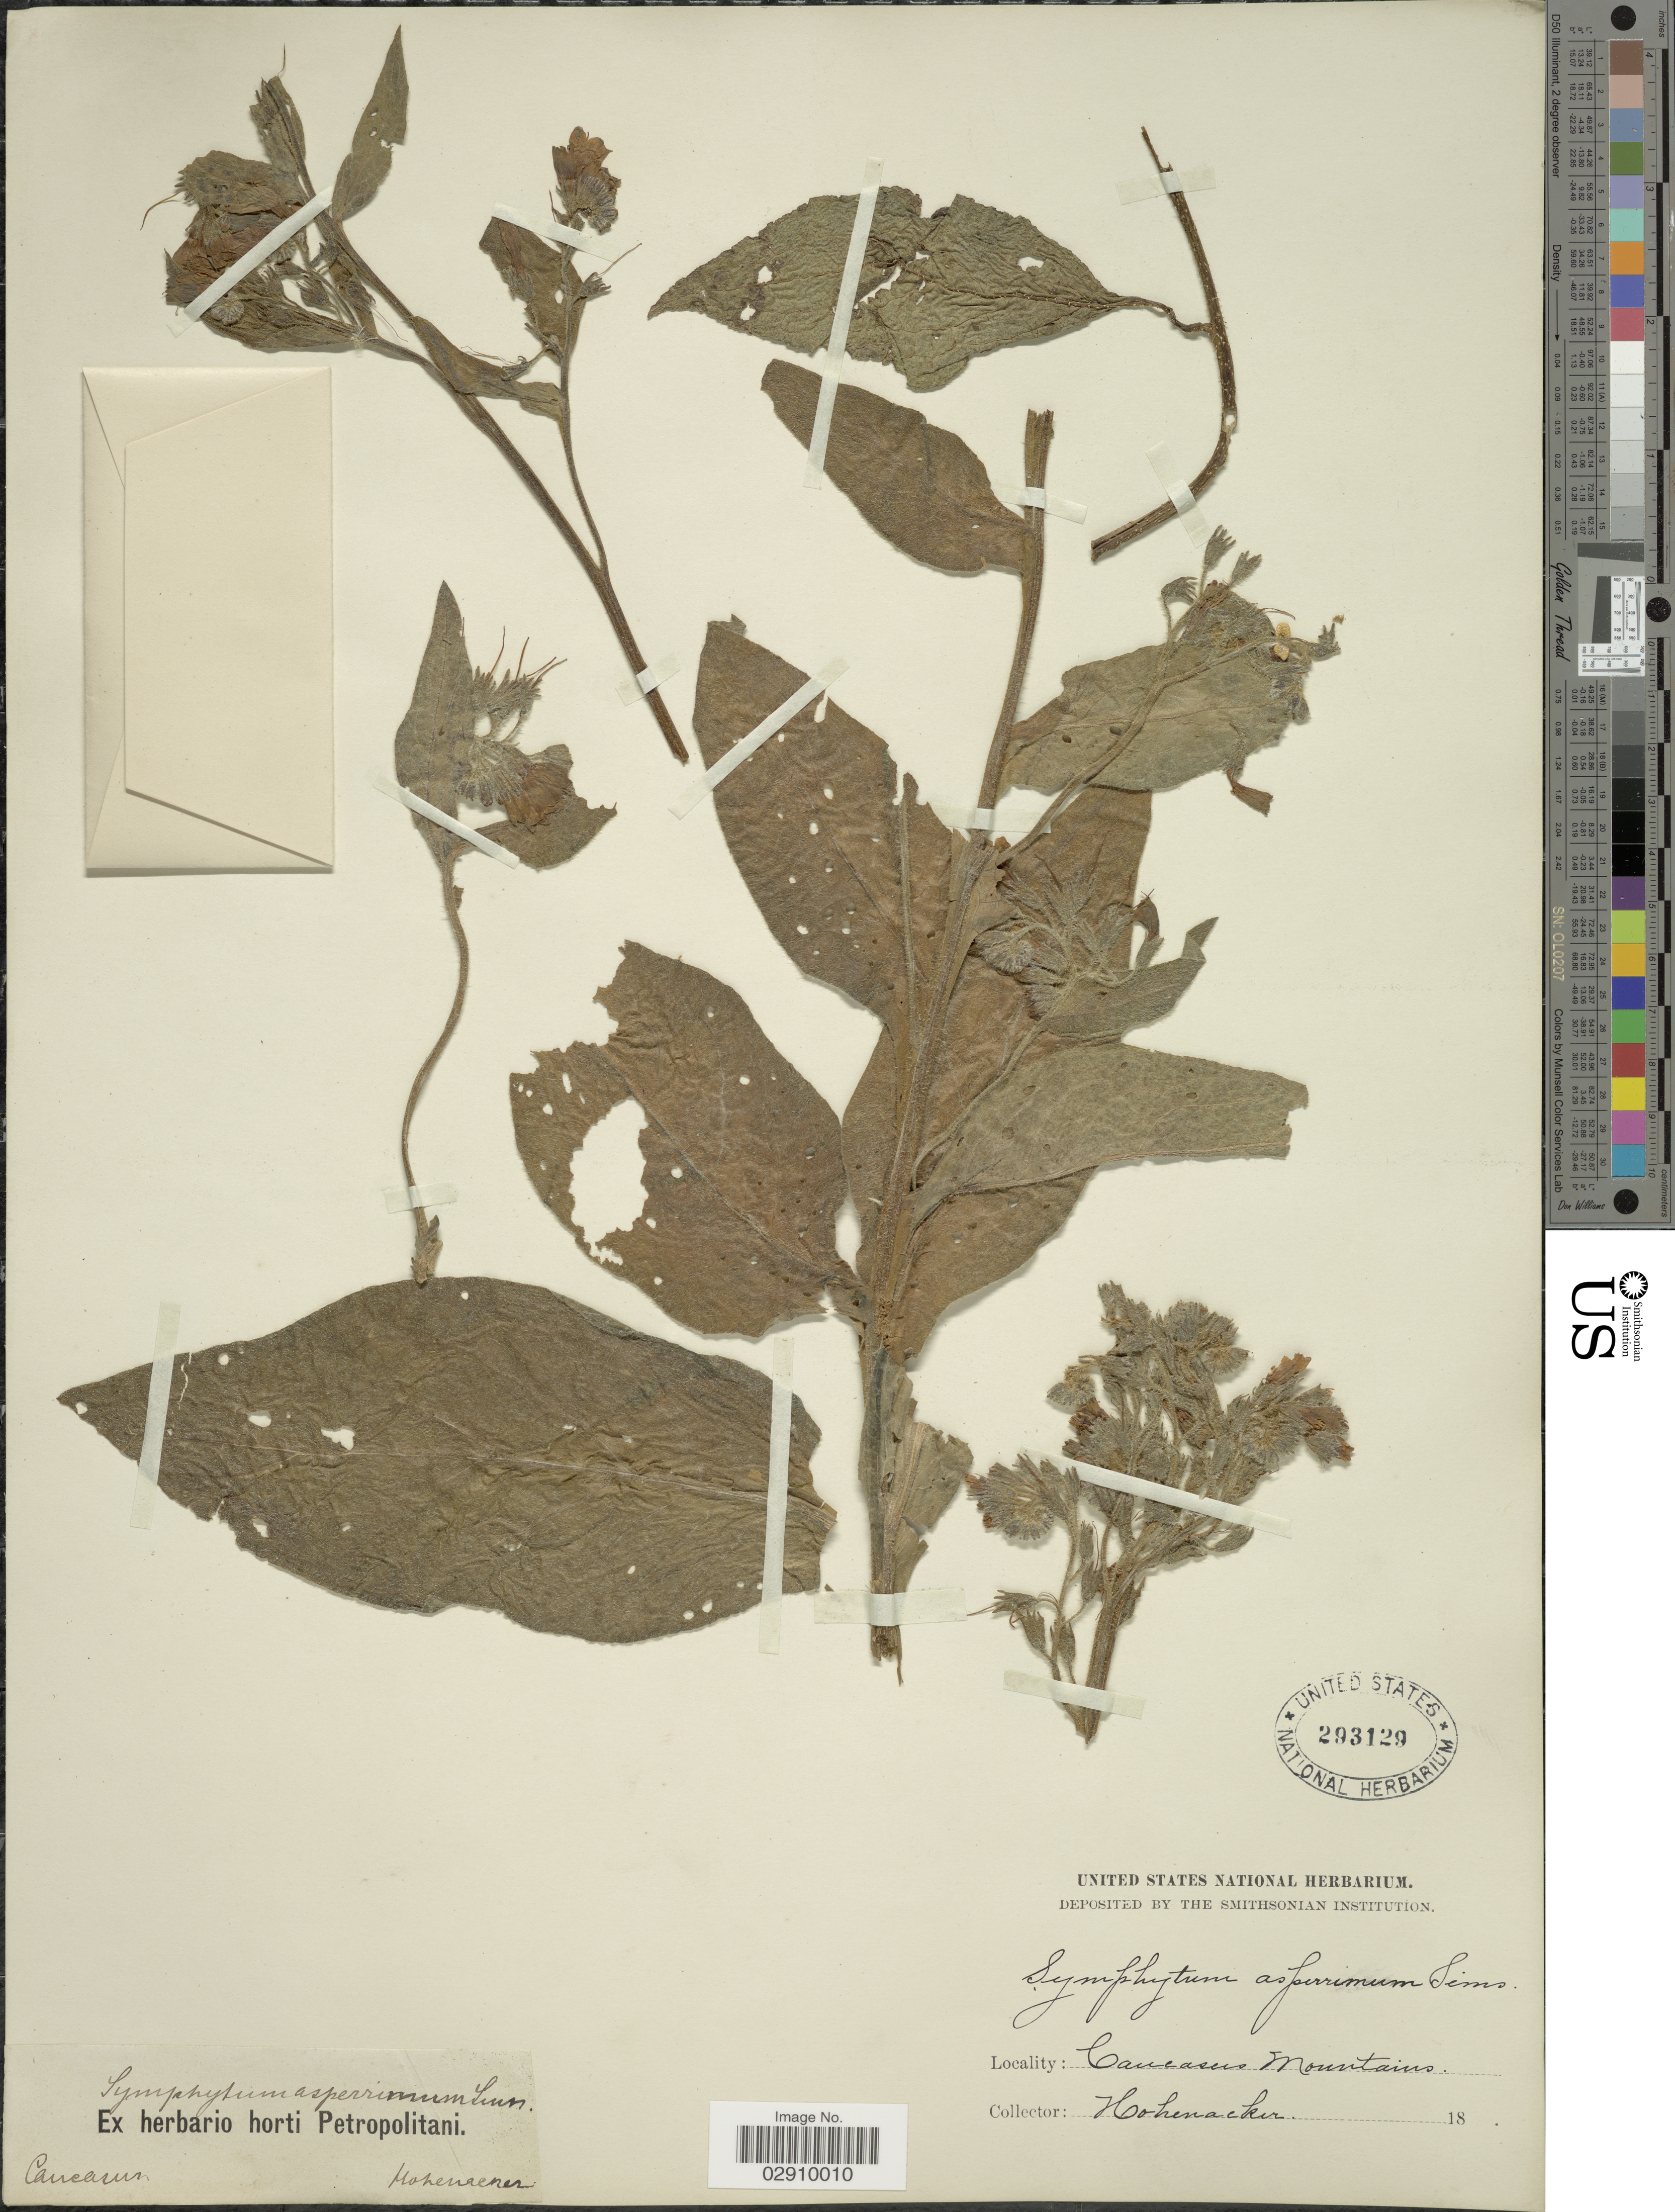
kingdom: Plantae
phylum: Tracheophyta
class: Magnoliopsida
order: Boraginales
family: Boraginaceae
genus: Symphytum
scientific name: Symphytum asperrimum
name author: Donn ex Sims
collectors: Hohenacker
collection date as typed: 18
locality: Caucacus Mountains, Caucacus.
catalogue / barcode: US 293129